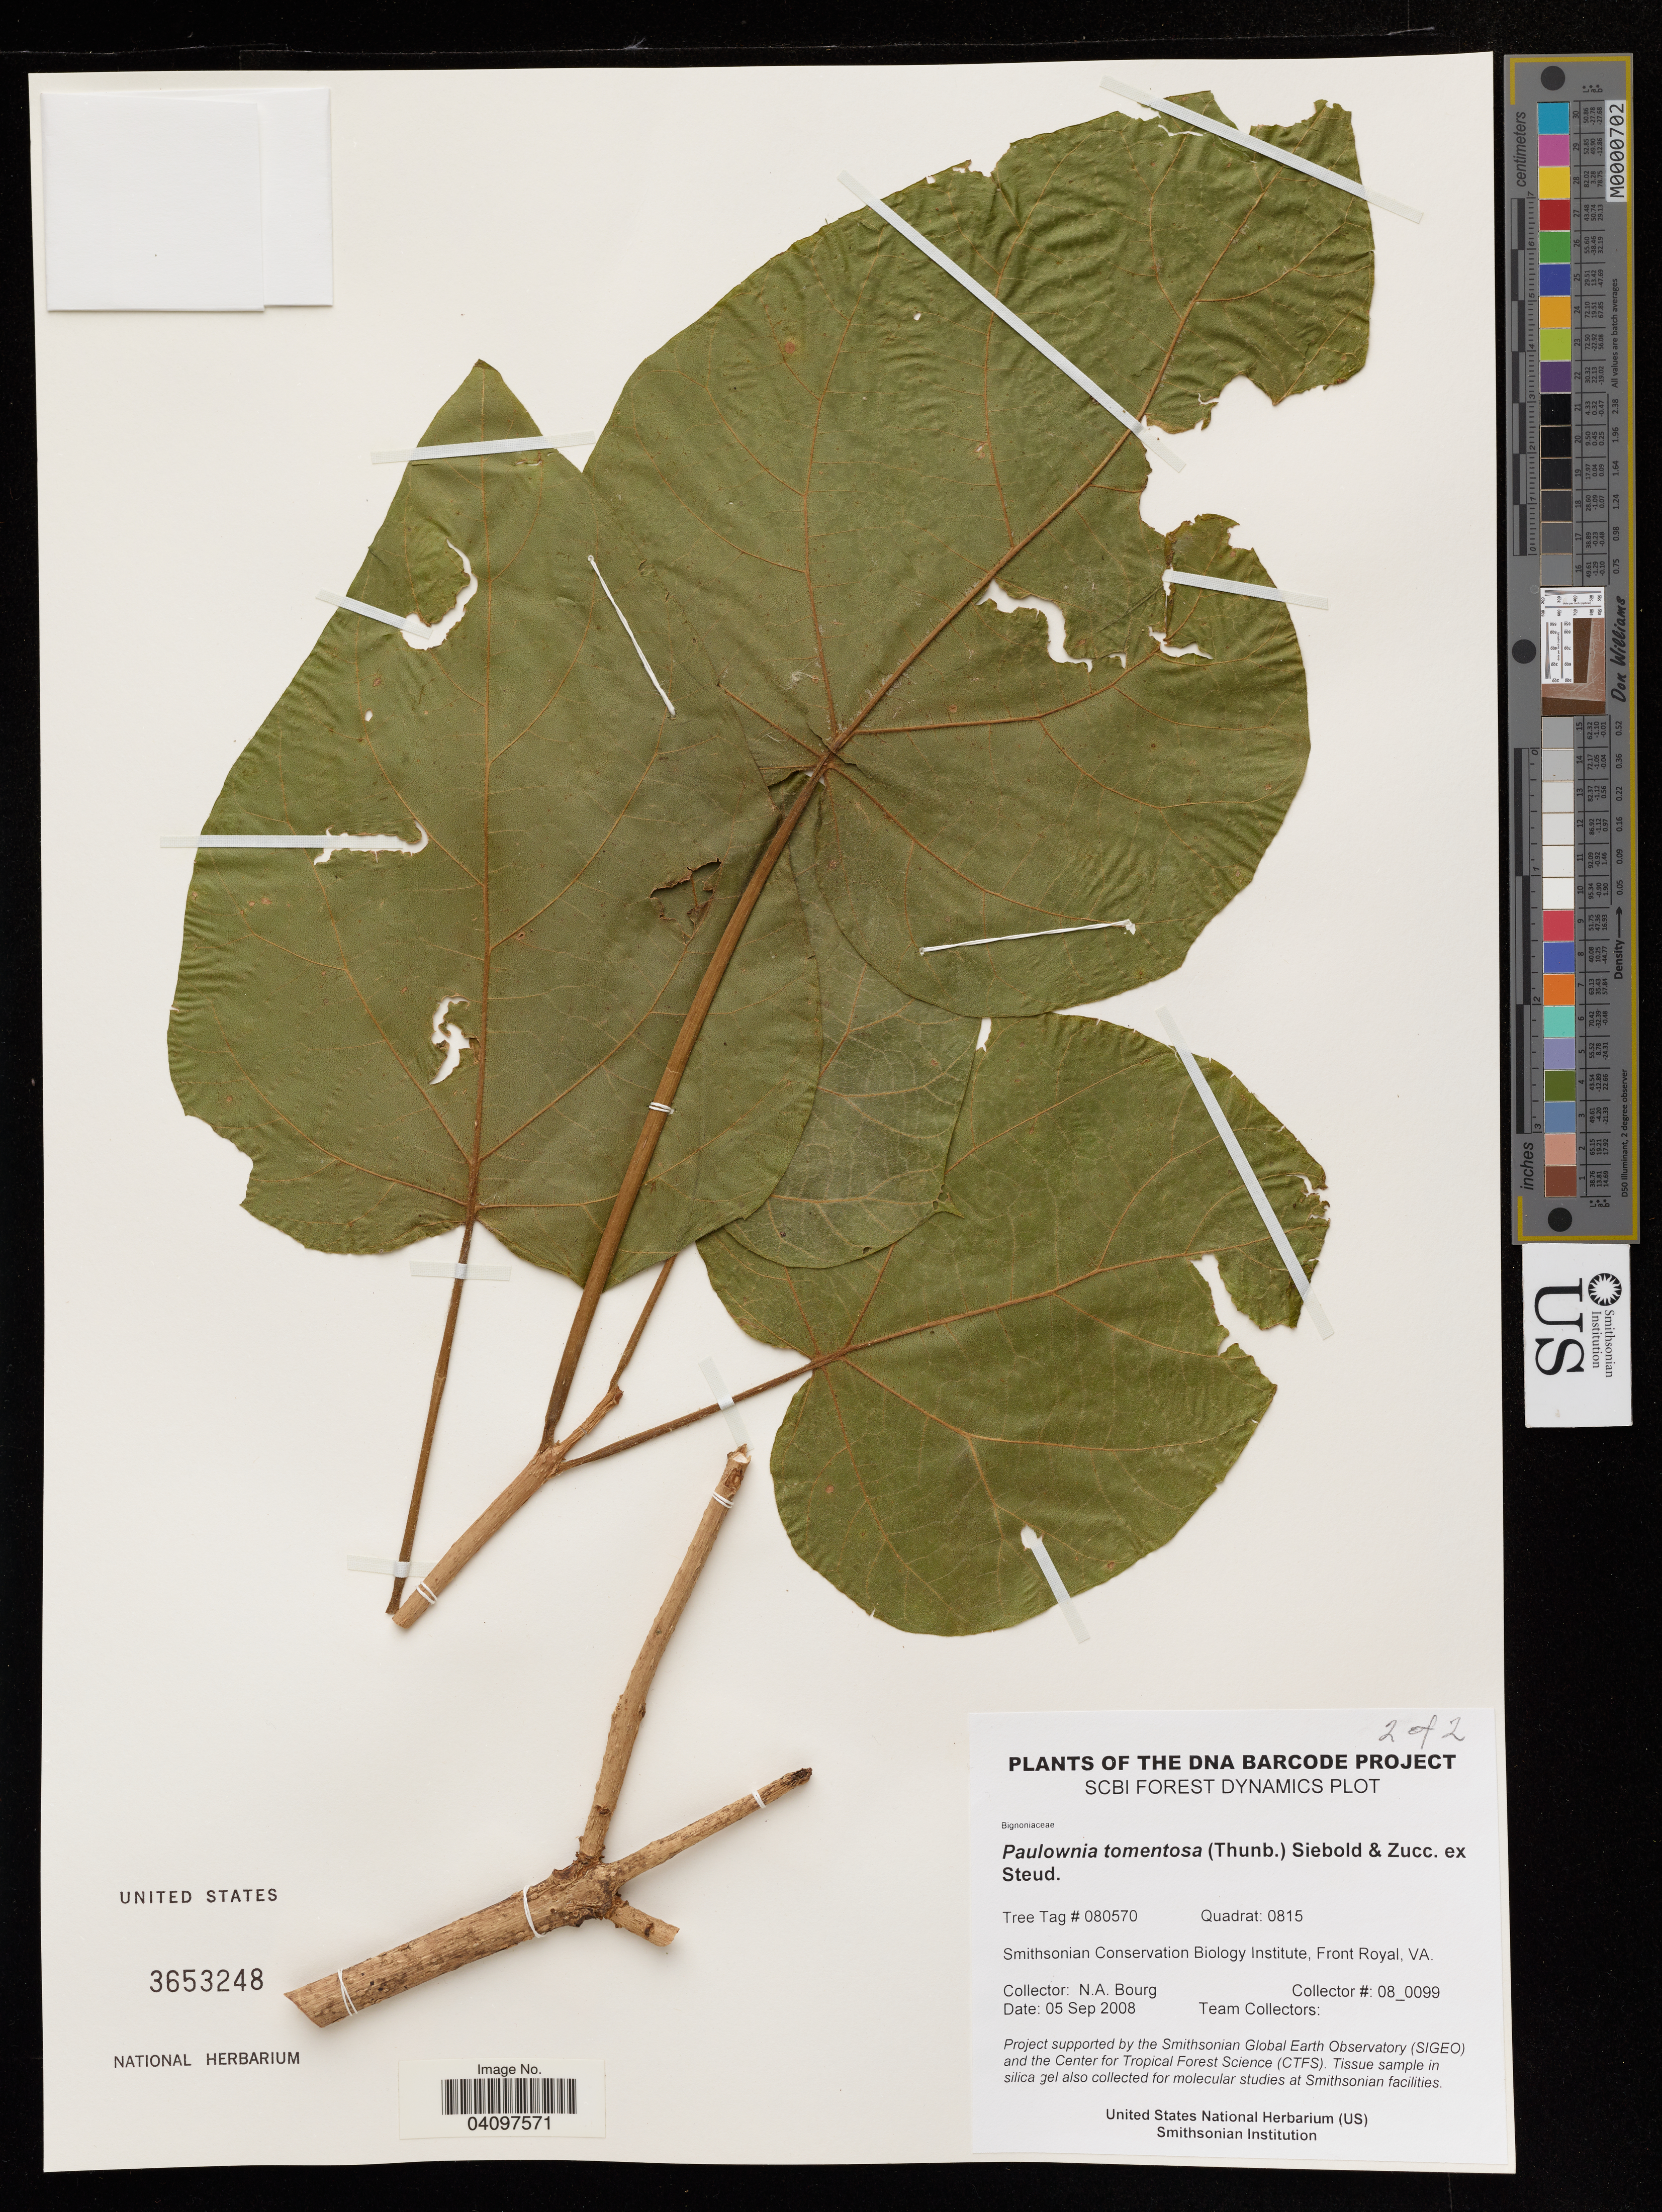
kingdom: Plantae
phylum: Tracheophyta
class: Magnoliopsida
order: Lamiales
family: Paulowniaceae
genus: Paulownia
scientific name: Paulownia tomentosa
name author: (Thunb.) Siebold & Zucc. ex Steud.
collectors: N. A. Bourg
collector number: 08_0099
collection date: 2008-09-05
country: United States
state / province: Virginia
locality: Smithsonian Conservation Biology Institute, Front Royal.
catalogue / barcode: US 3653248